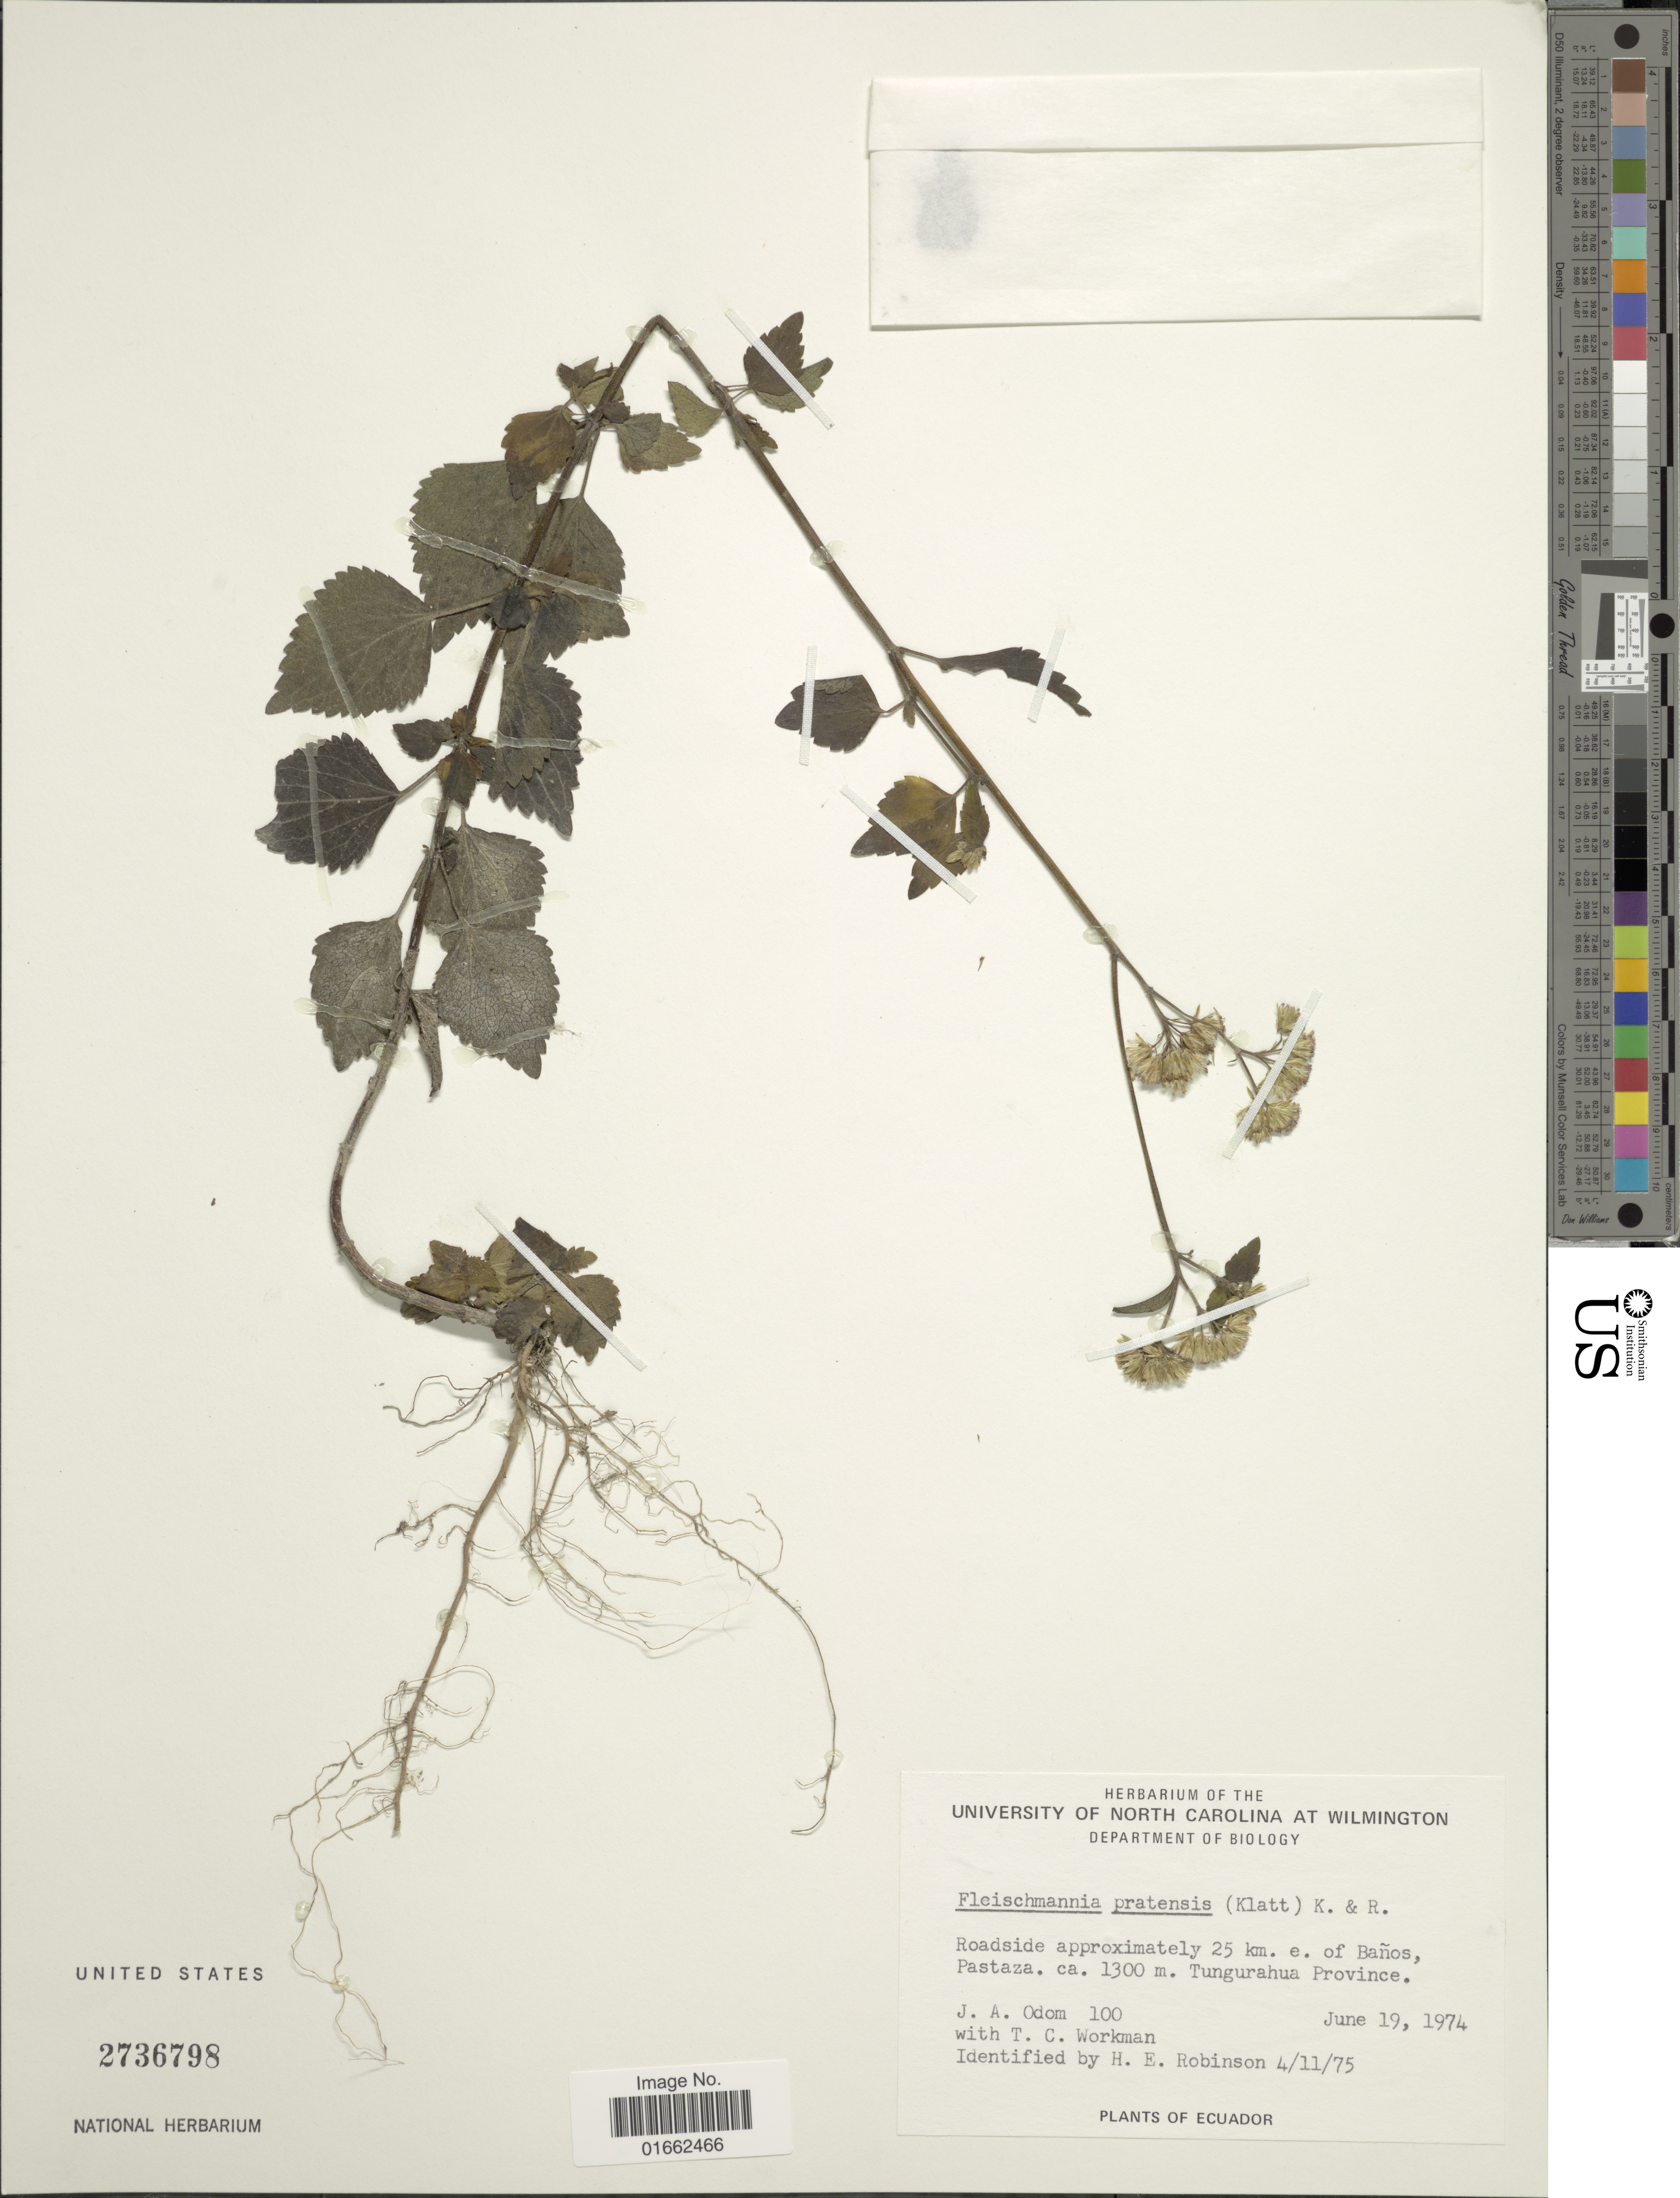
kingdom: Plantae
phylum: Tracheophyta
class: Magnoliopsida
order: Asterales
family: Asteraceae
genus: Fleischmannia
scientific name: Fleischmannia pratensis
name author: (Klatt) R.M. King & H. Rob.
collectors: J. Odom & T. Workman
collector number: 100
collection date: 1974-06-19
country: Ecuador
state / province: Tungurahua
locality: Roadside approximately 25 km. e. of Baños, Pastaza, ca. 1300 m. Tungurahua Province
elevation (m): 1300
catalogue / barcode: US 2736798